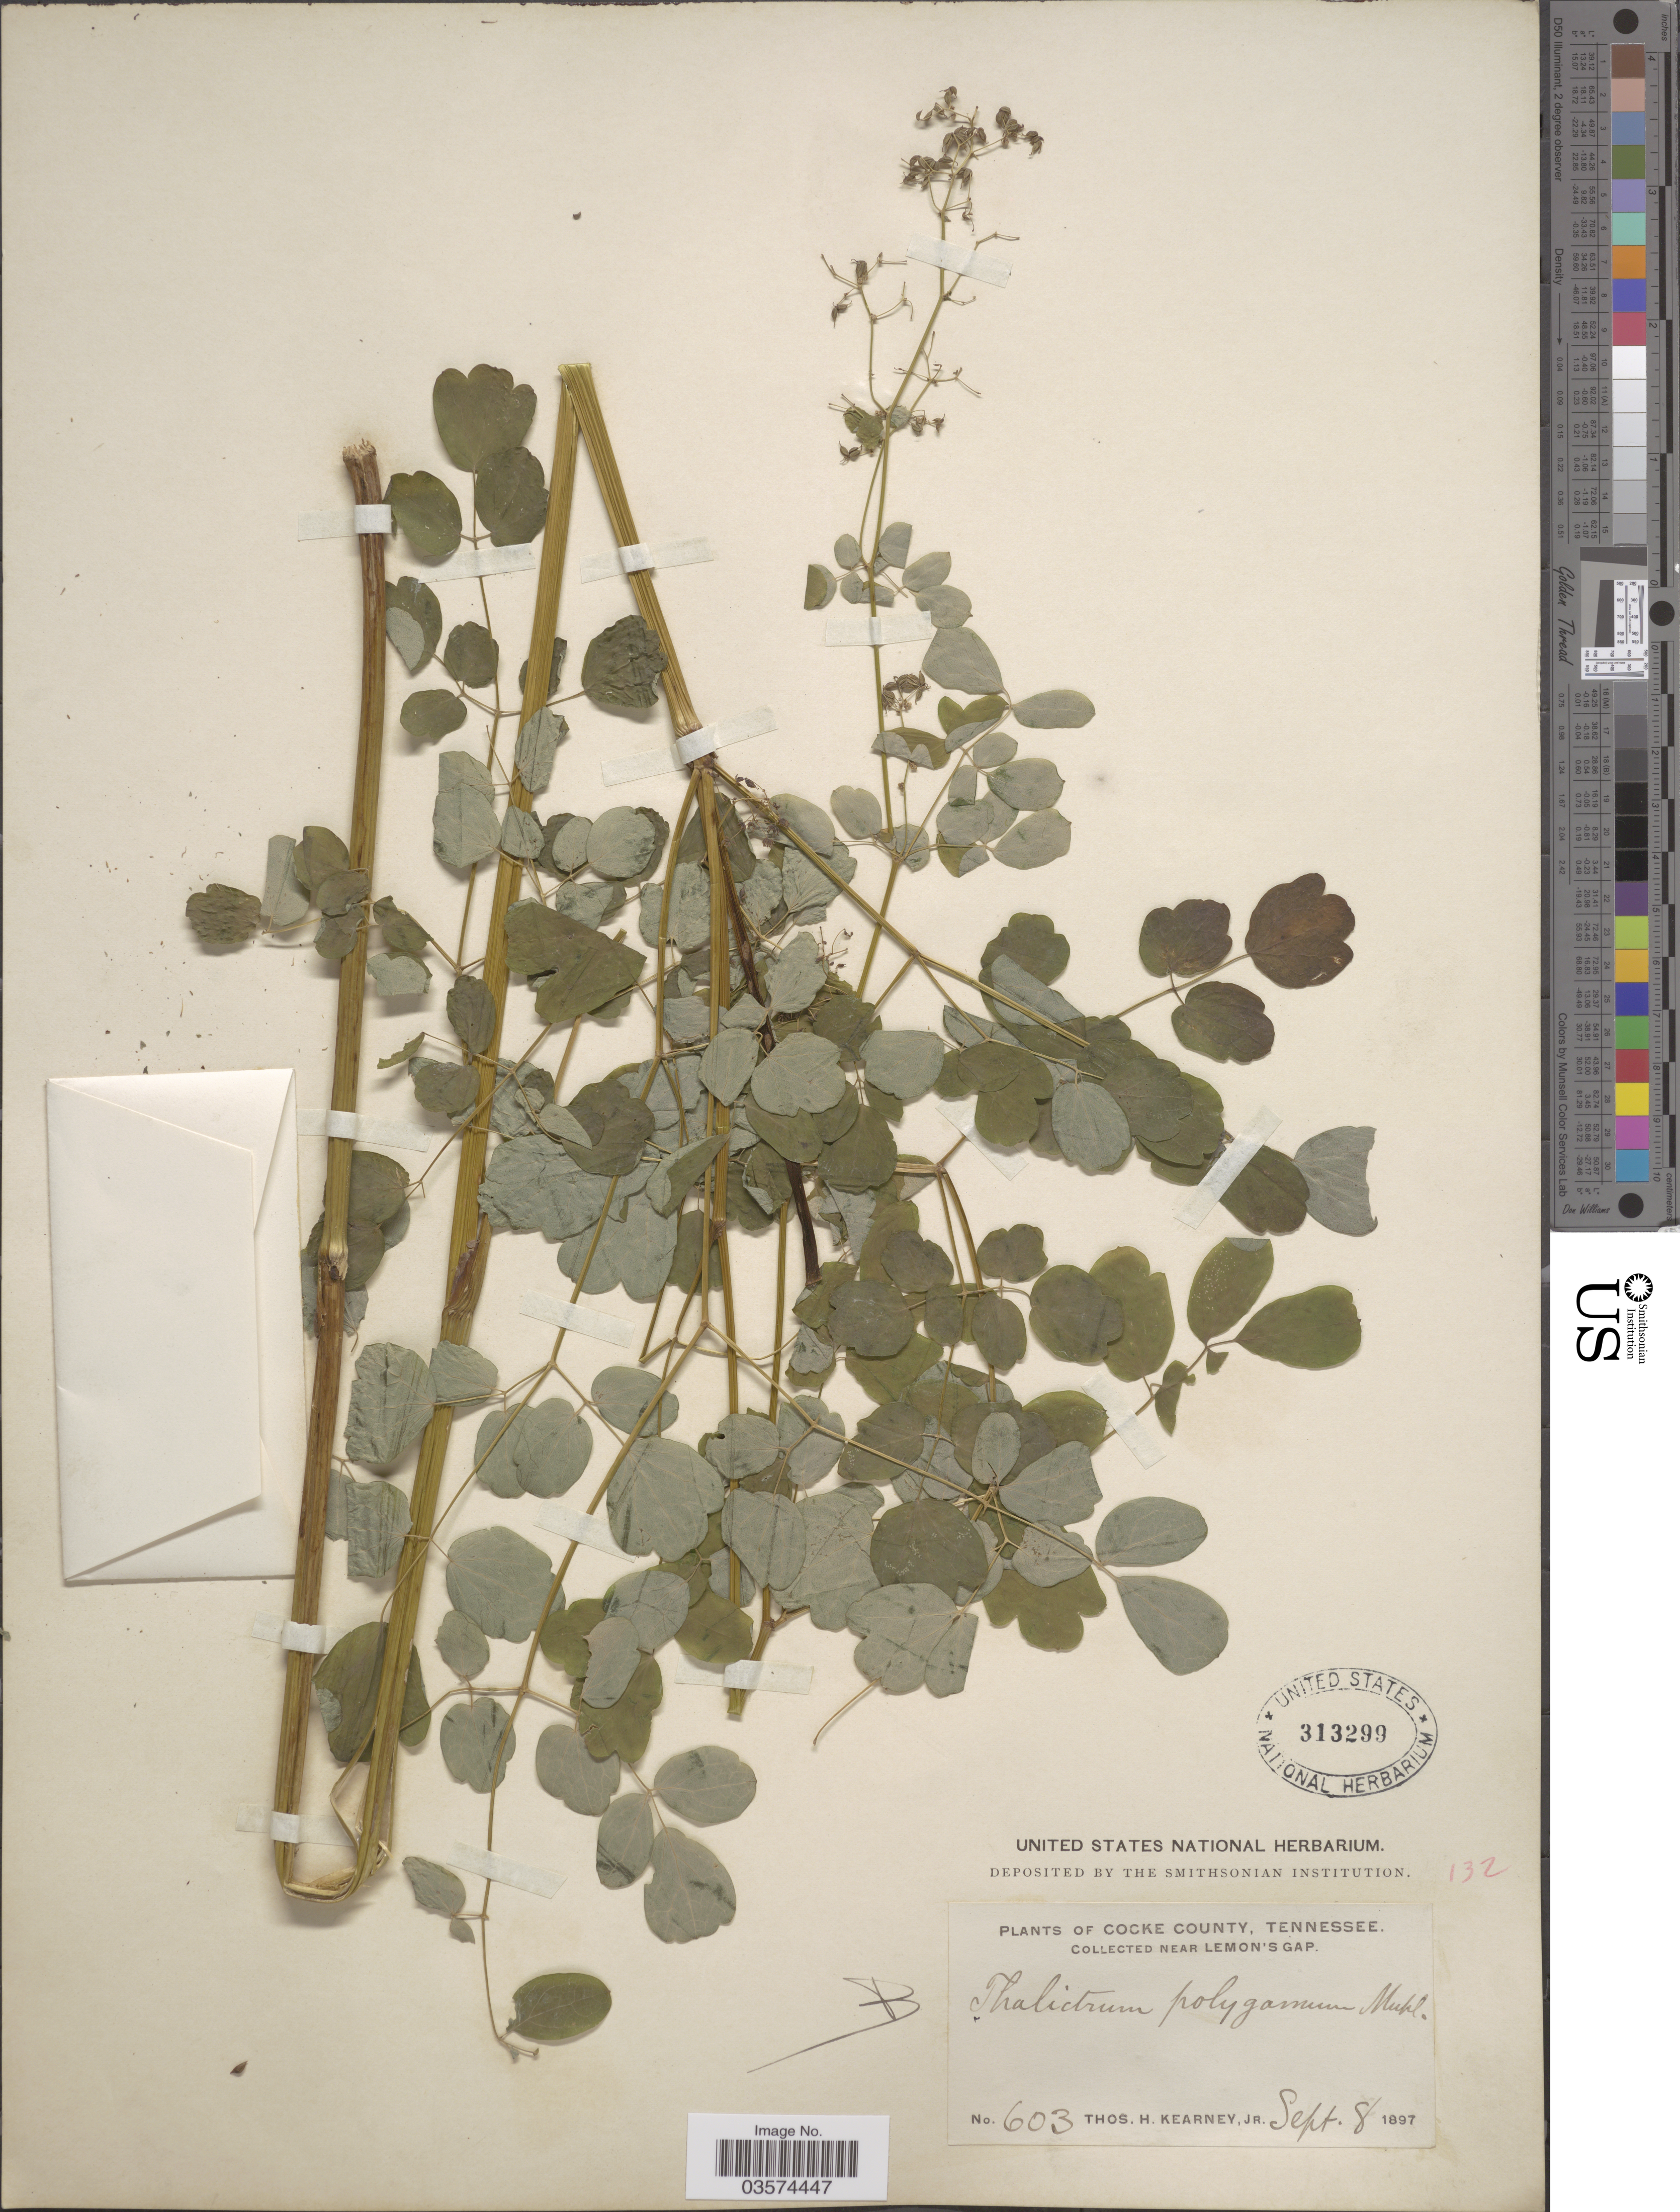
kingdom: Plantae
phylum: Tracheophyta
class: Magnoliopsida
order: Ranunculales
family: Ranunculaceae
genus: Thalictrum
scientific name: Thalictrum pubescens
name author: Pursh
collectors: T. H. Kearney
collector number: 603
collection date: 1897-09-08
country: United States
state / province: Tennessee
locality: Cocke County. Near Lemon's Gap.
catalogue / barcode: US 313299